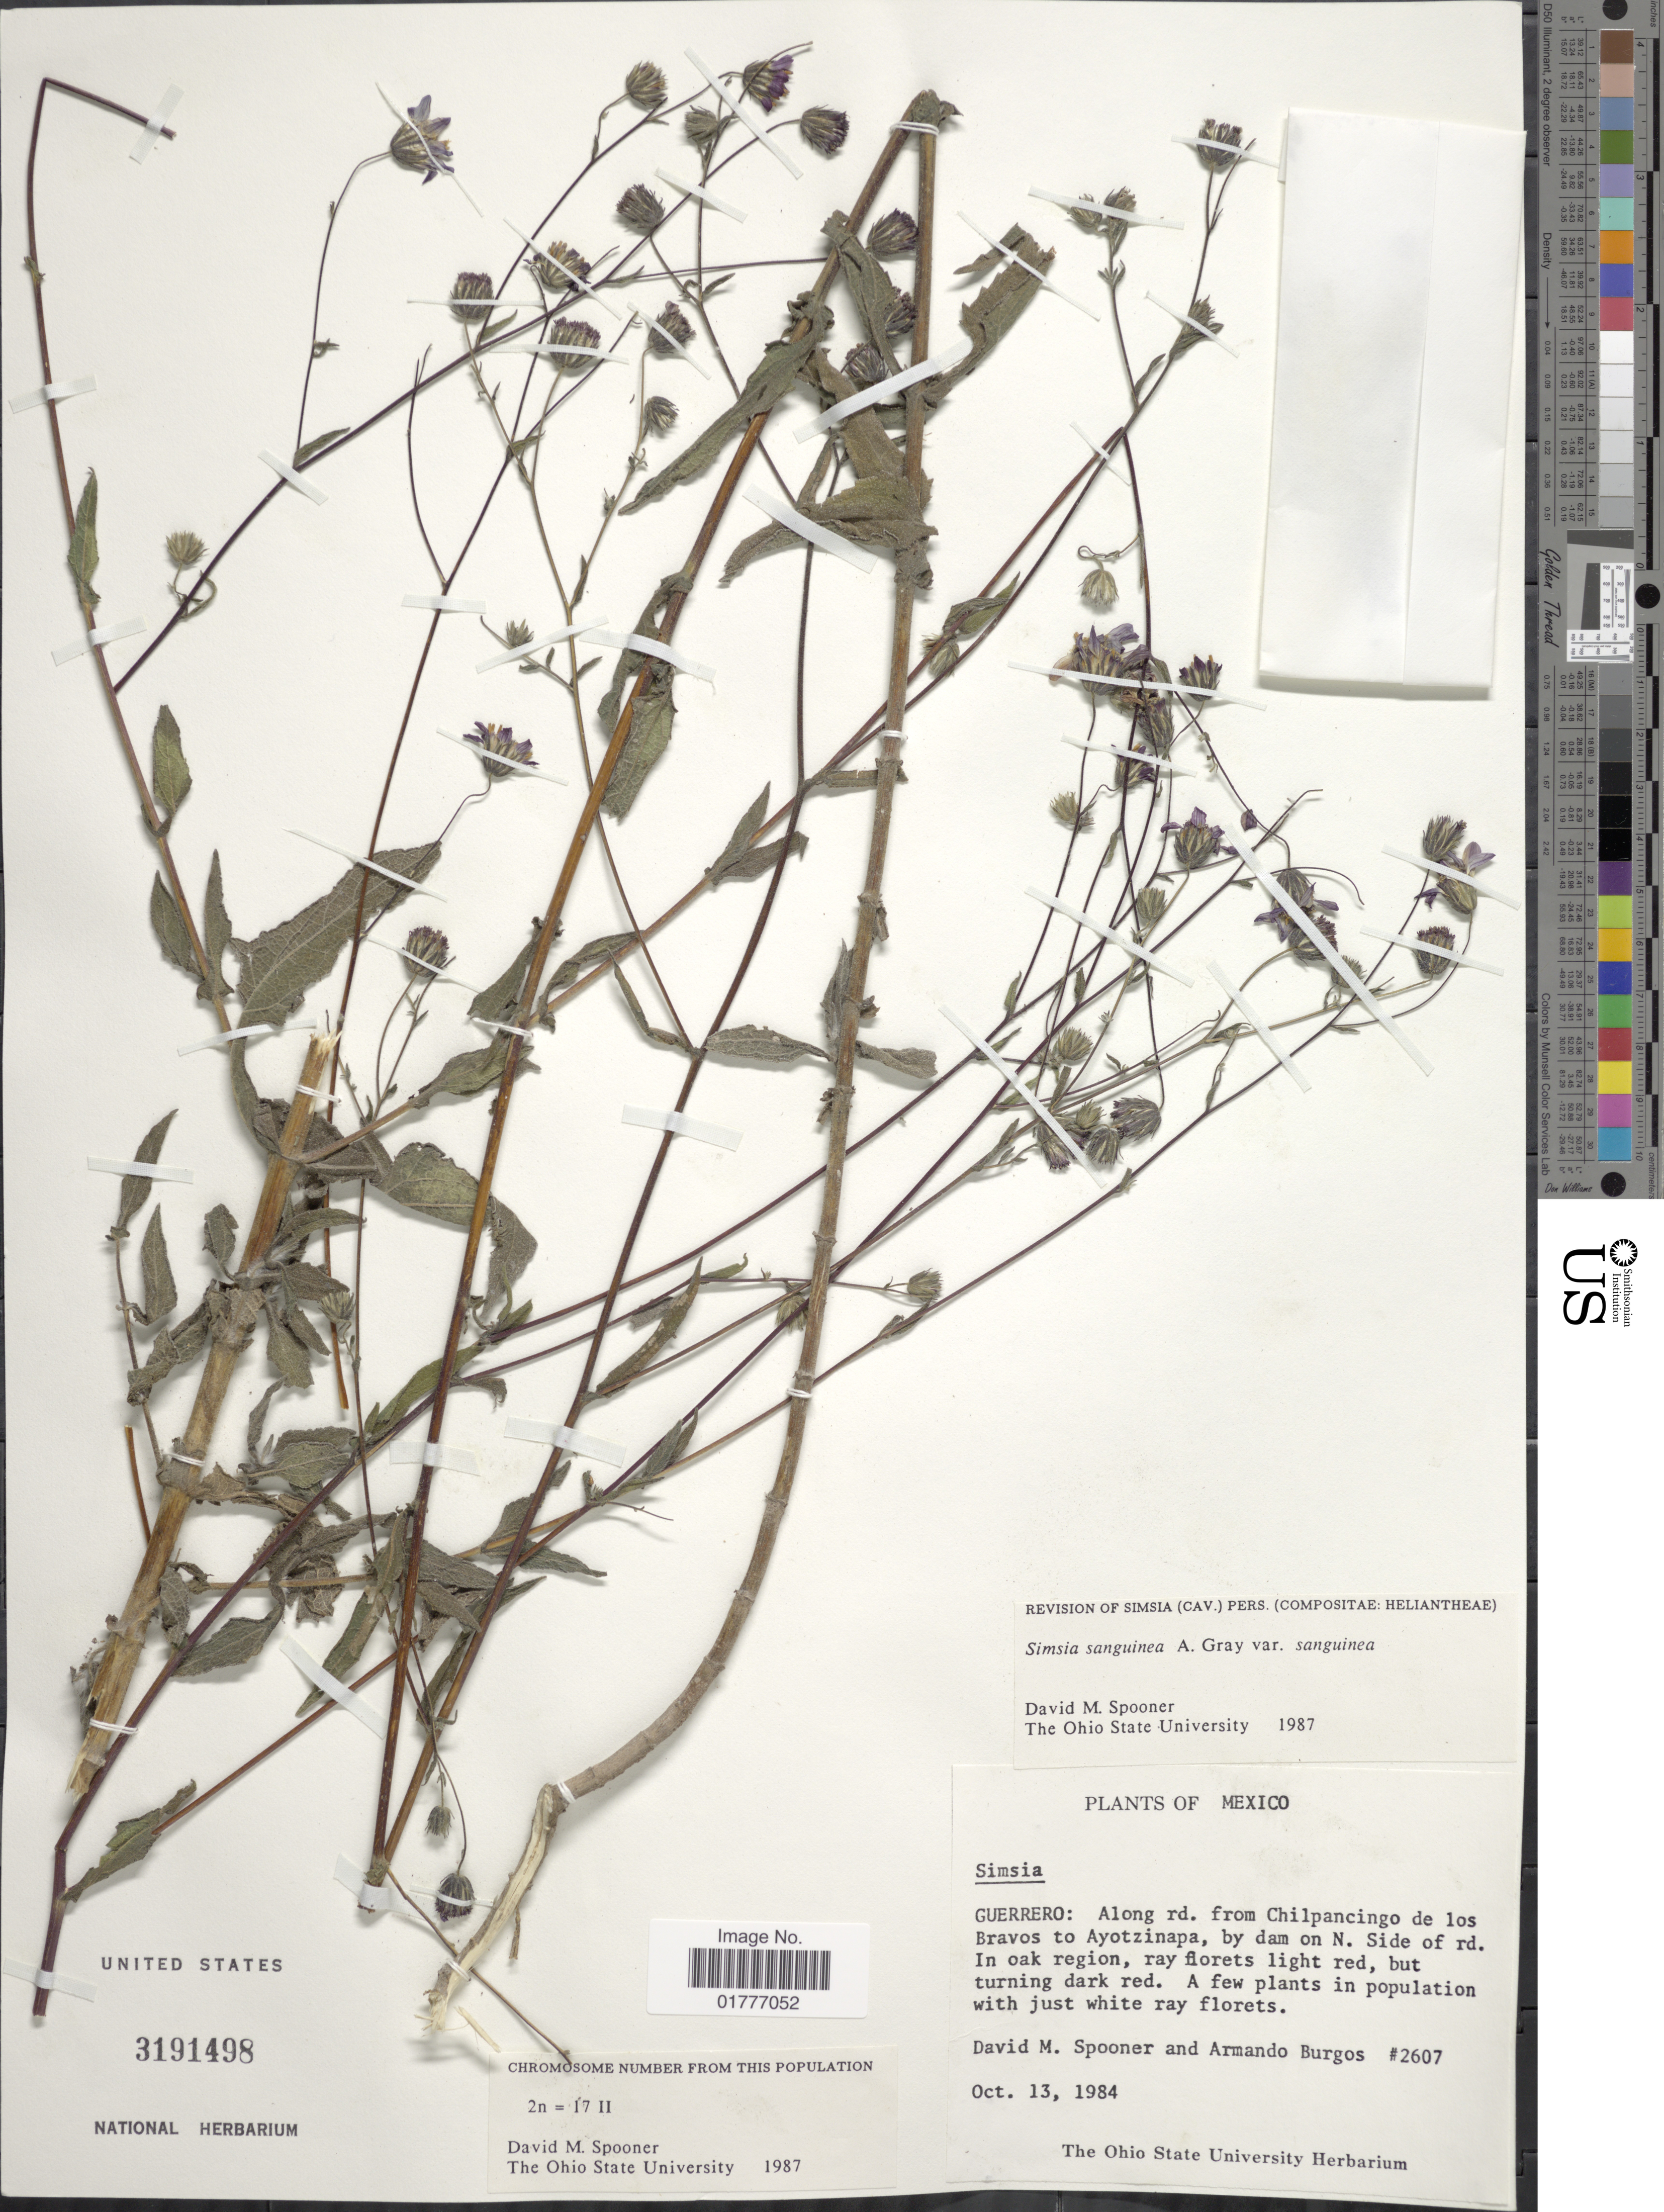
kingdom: Plantae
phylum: Tracheophyta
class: Magnoliopsida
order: Asterales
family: Asteraceae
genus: Simsia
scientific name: Simsia sanguinea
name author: A. Gray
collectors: D. Spooner & A. Burgos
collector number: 2607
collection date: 1984-10-13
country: Mexico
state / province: Guerrero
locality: Along rd. from Chilpancingo de los Bravos to Ayotzinapa, by dam on N. Side of rd.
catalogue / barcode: US 3191498